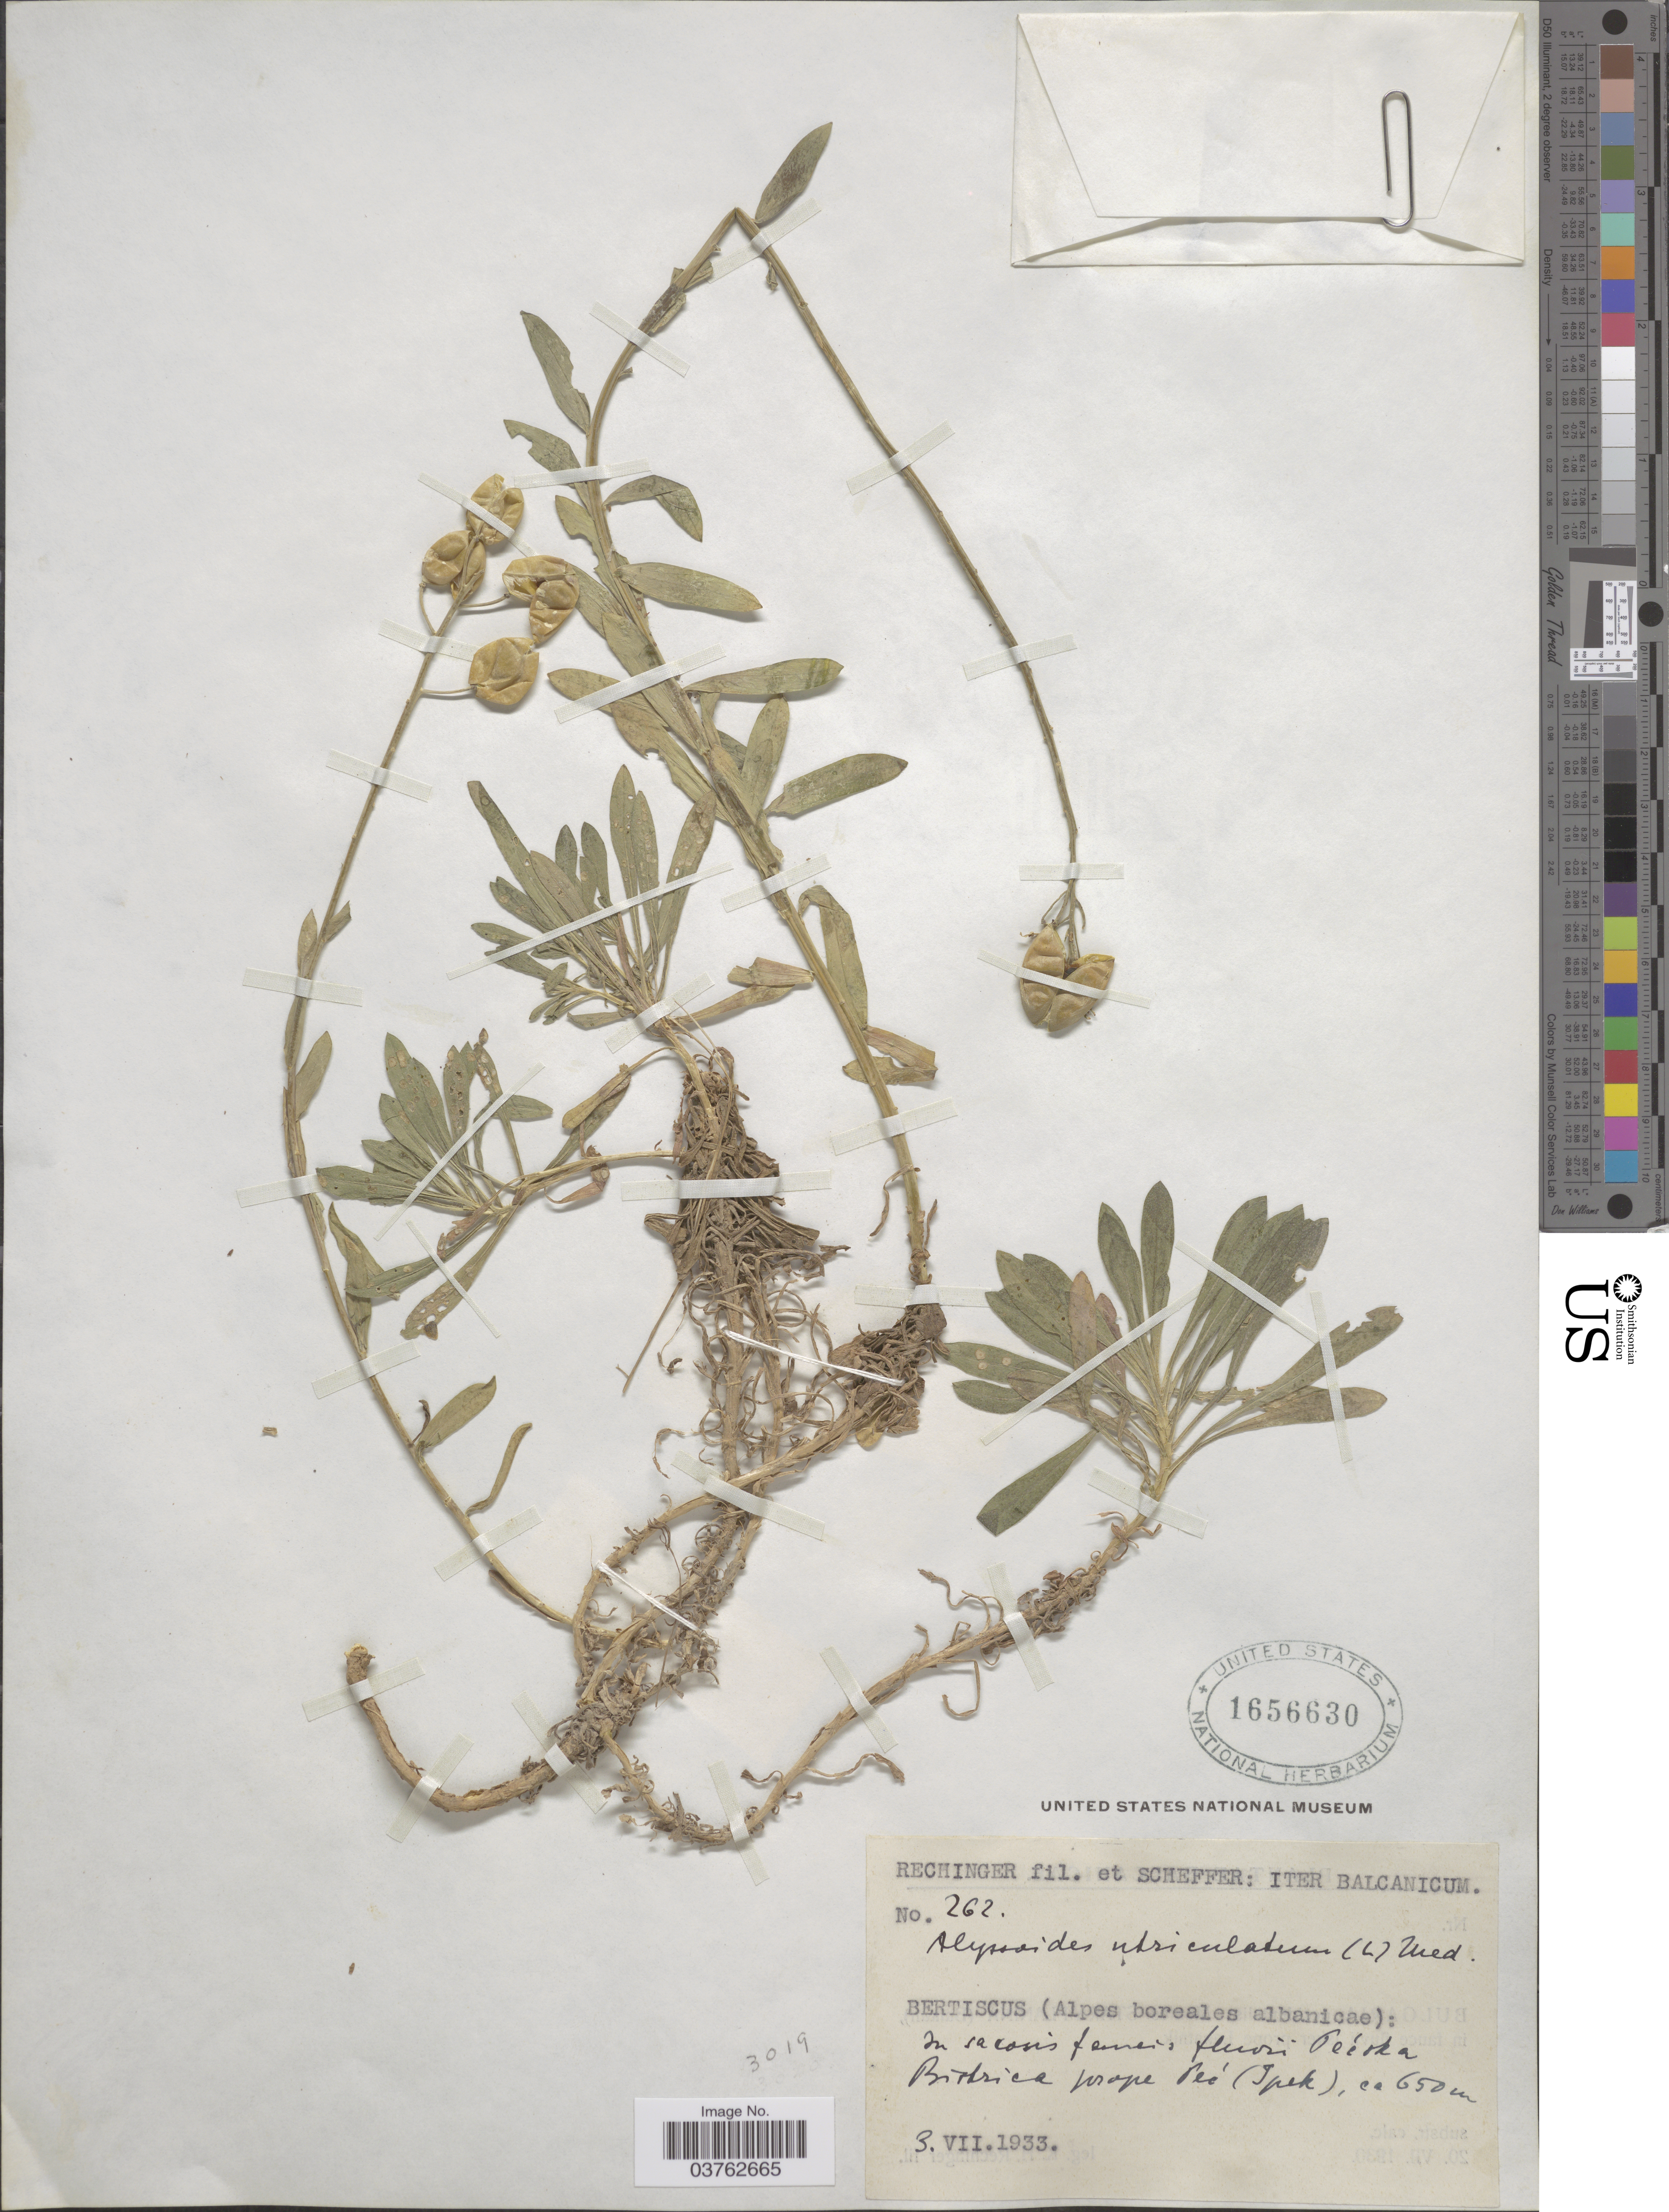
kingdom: Plantae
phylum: Tracheophyta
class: Magnoliopsida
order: Brassicales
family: Brassicaceae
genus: Physaria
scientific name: Physaria utriculata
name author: L.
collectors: -- Rechinger & Scheffer, --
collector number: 262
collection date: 1933-07-03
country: Kosovo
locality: Iter Balcanicum. Bertiscus (Alpes boreales albanicae): In saxosis [illegible text] fluvii [illegible text] Bristica[interpreted] prope Pec (Ipek).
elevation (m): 650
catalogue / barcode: US 1656630